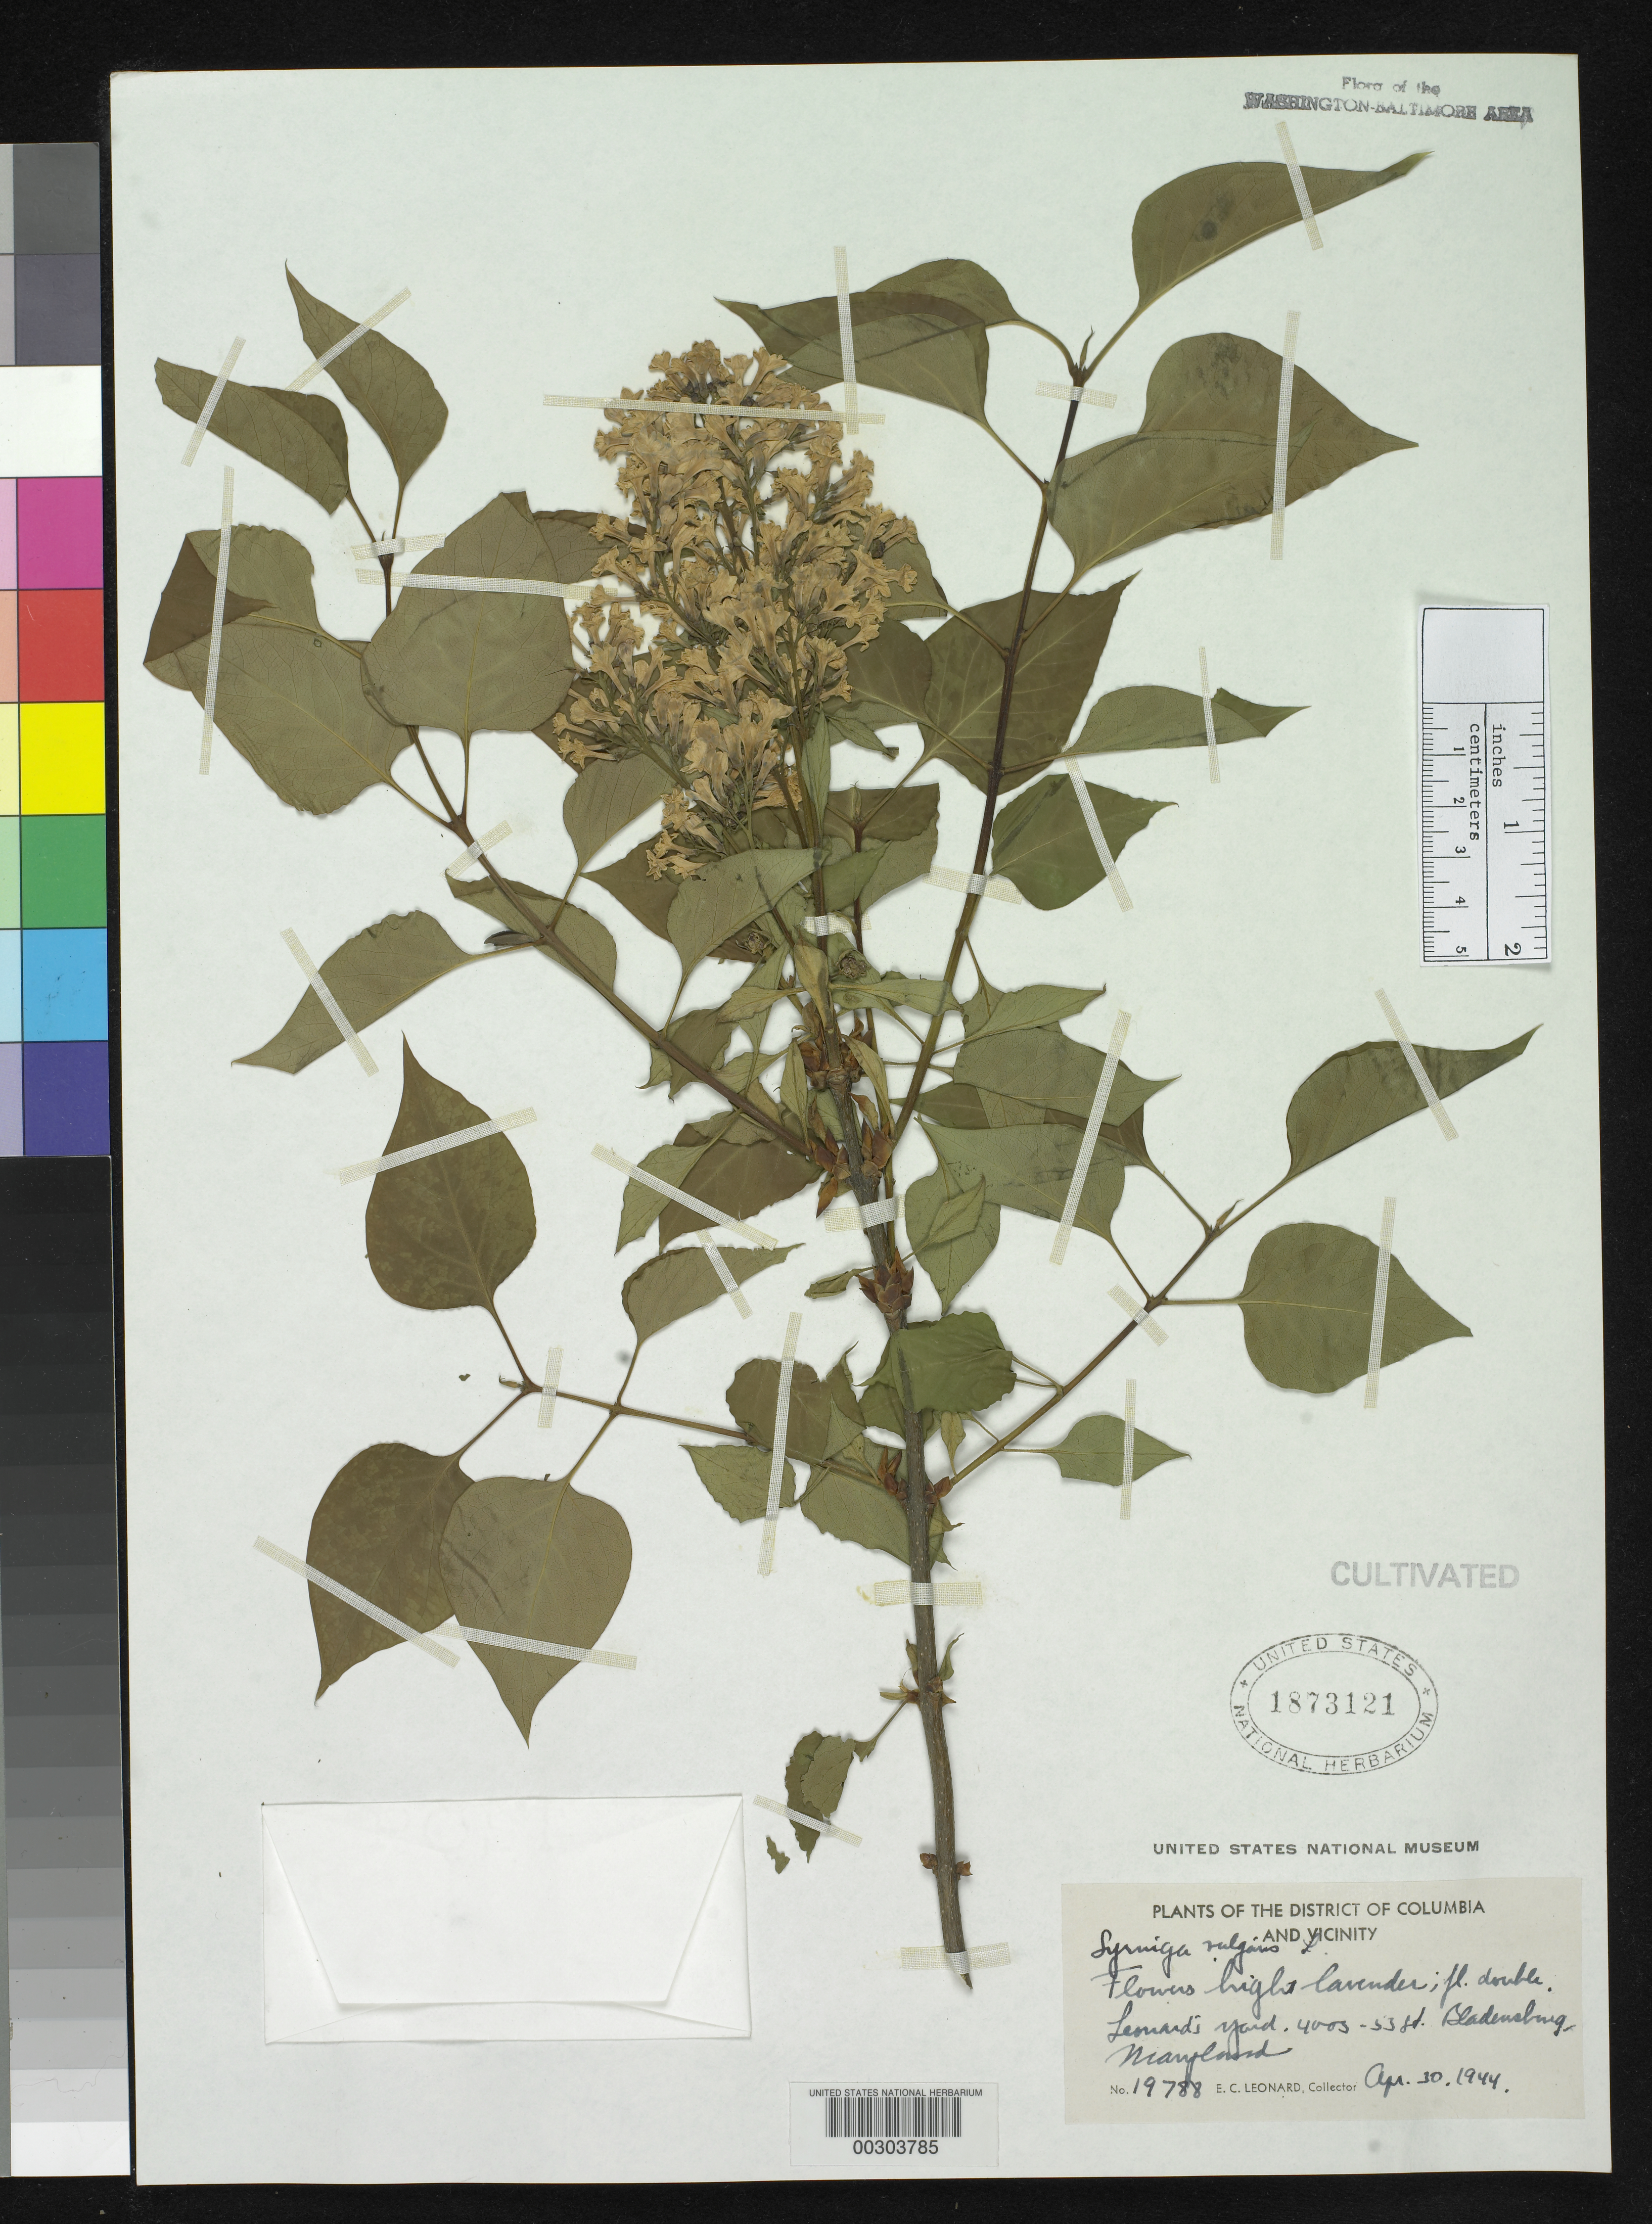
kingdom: Plantae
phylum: Tracheophyta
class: Magnoliopsida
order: Lamiales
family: Oleaceae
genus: Syringa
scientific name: Syringa vulgaris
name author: L.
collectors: E. C. Leonard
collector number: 19788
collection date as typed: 30 Apr 1944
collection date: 1944-04-30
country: United States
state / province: Maryland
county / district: Prince George's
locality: Bladensburg, 4003 53rd St, Leonard's Yard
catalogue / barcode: US 1873121